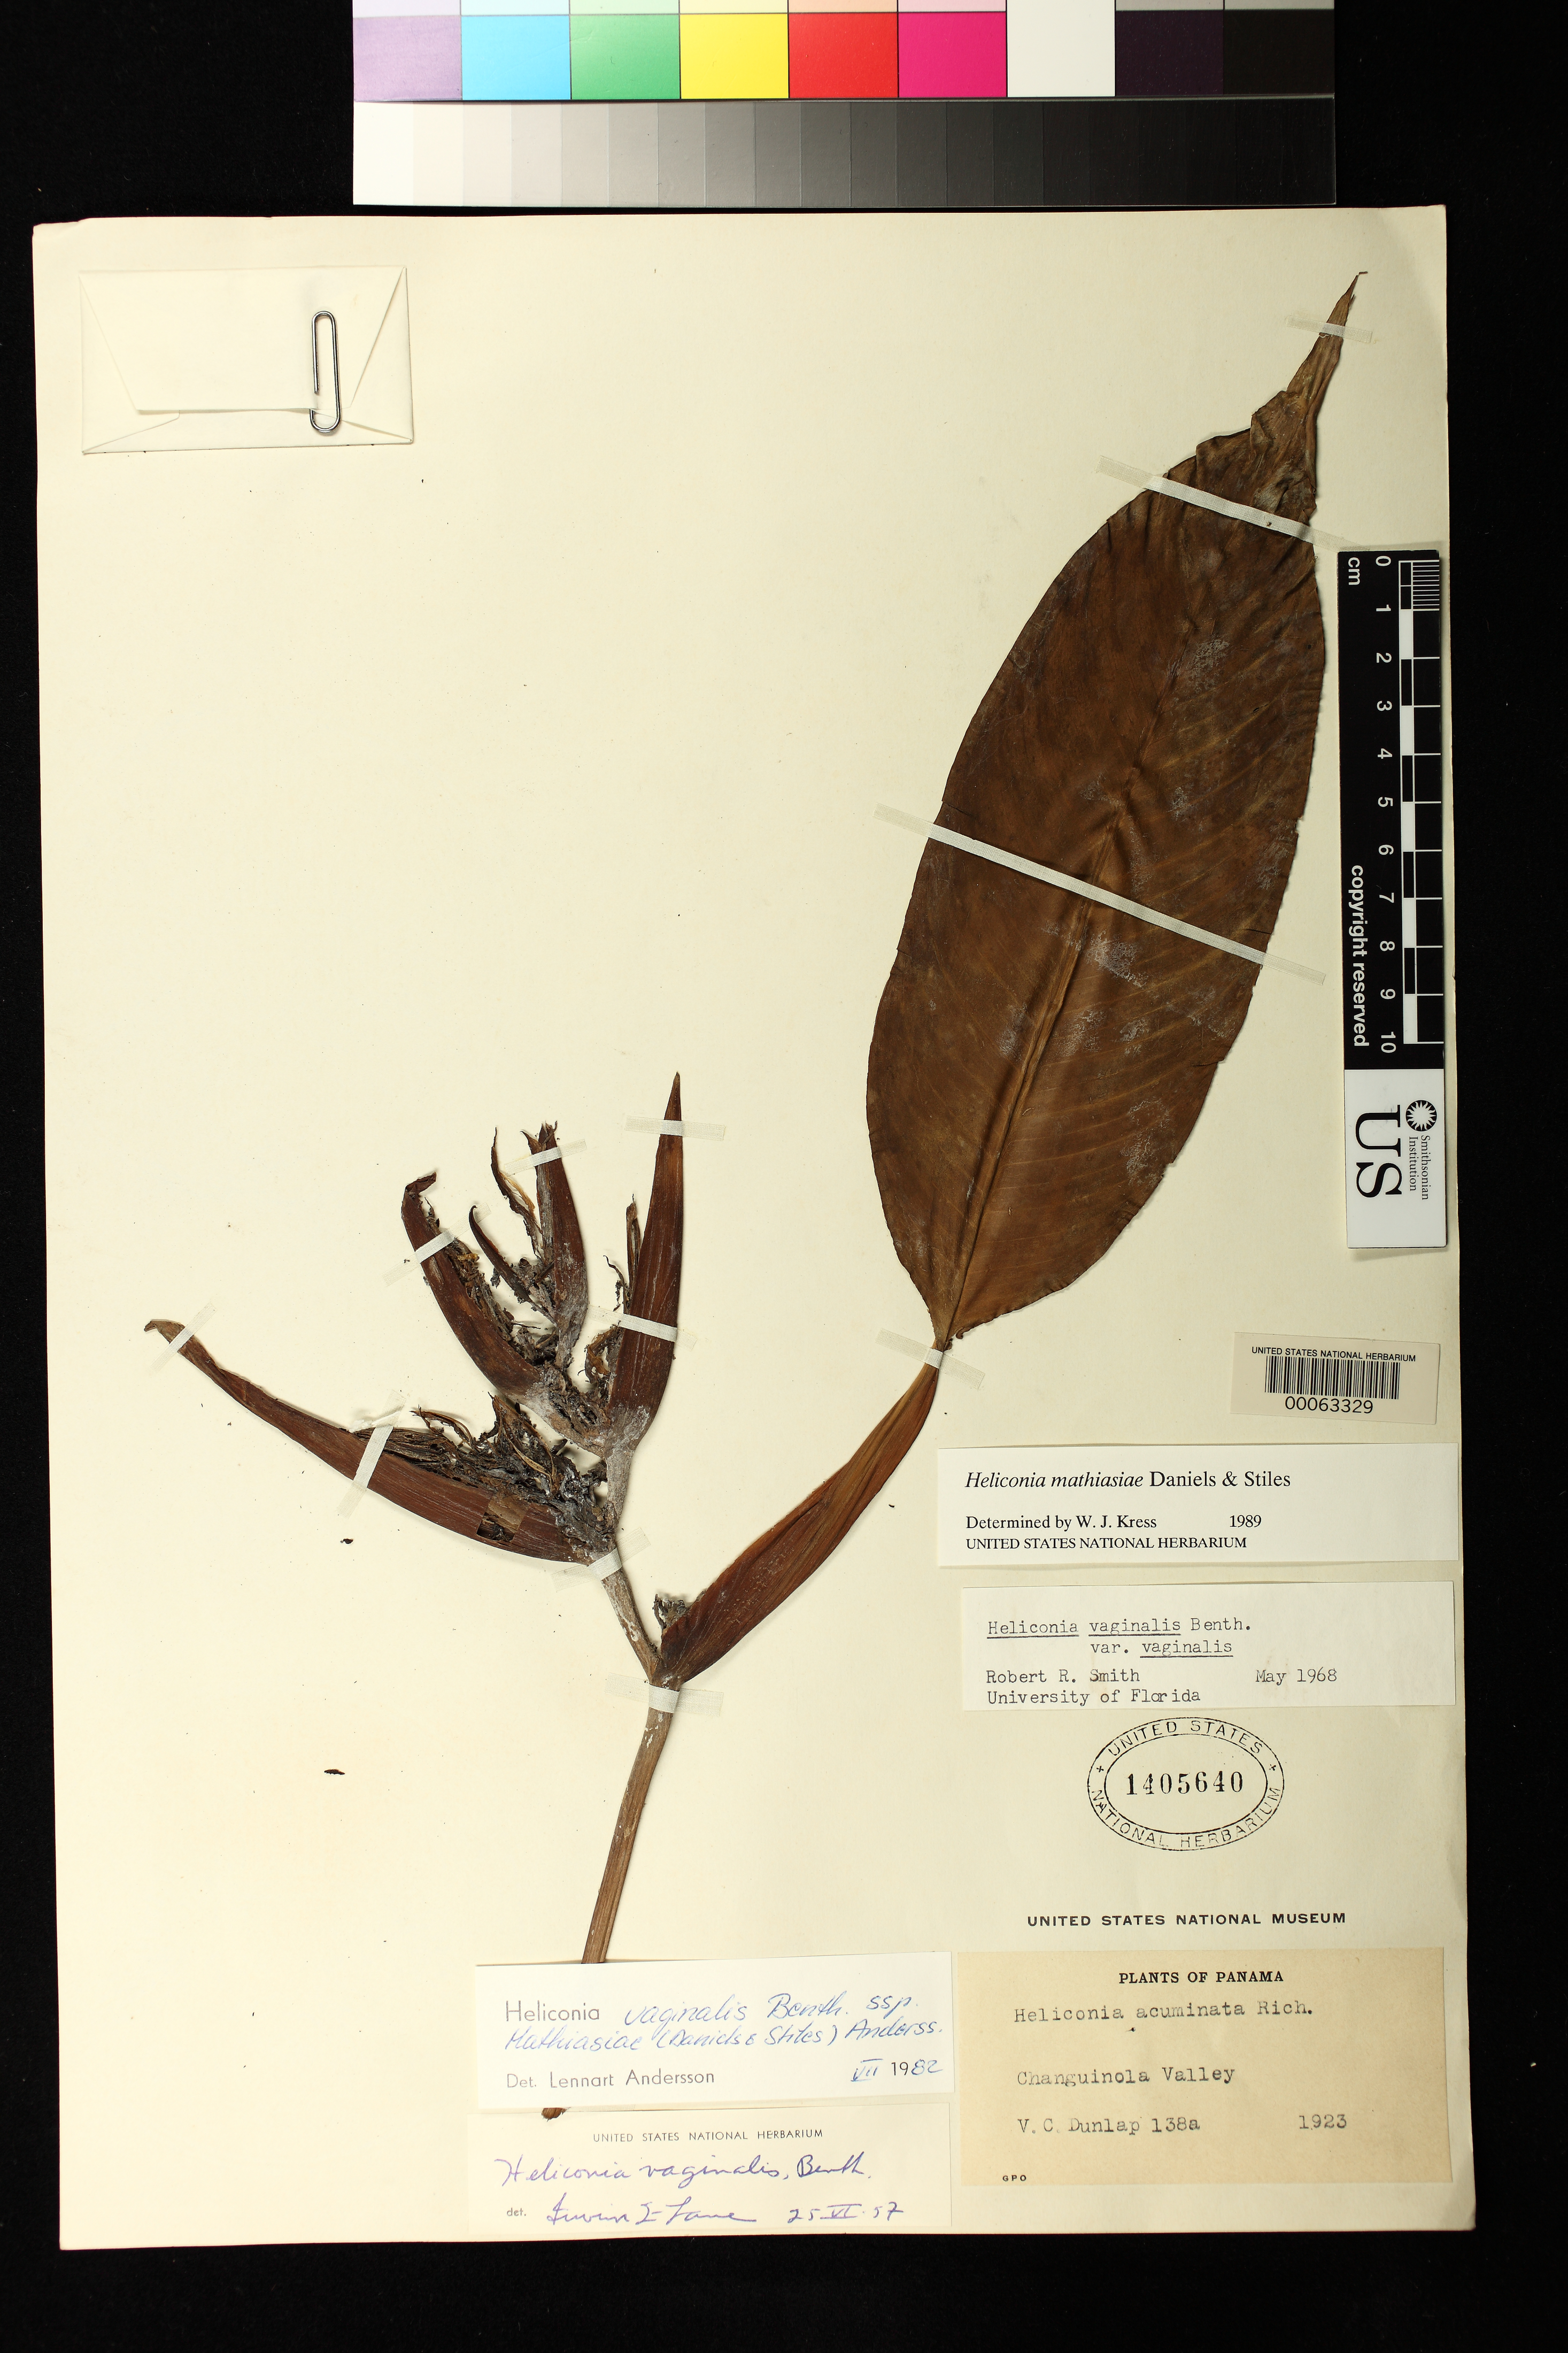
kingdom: Plantae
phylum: Tracheophyta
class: Liliopsida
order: Zingiberales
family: Heliconiaceae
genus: Heliconia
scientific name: Heliconia mathiasiae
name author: G.S. Daniels & F.G. Stiles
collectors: V. C. Dunlap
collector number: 138a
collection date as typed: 1923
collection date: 1923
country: Panama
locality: Changuinola Valley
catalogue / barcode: US 1405640